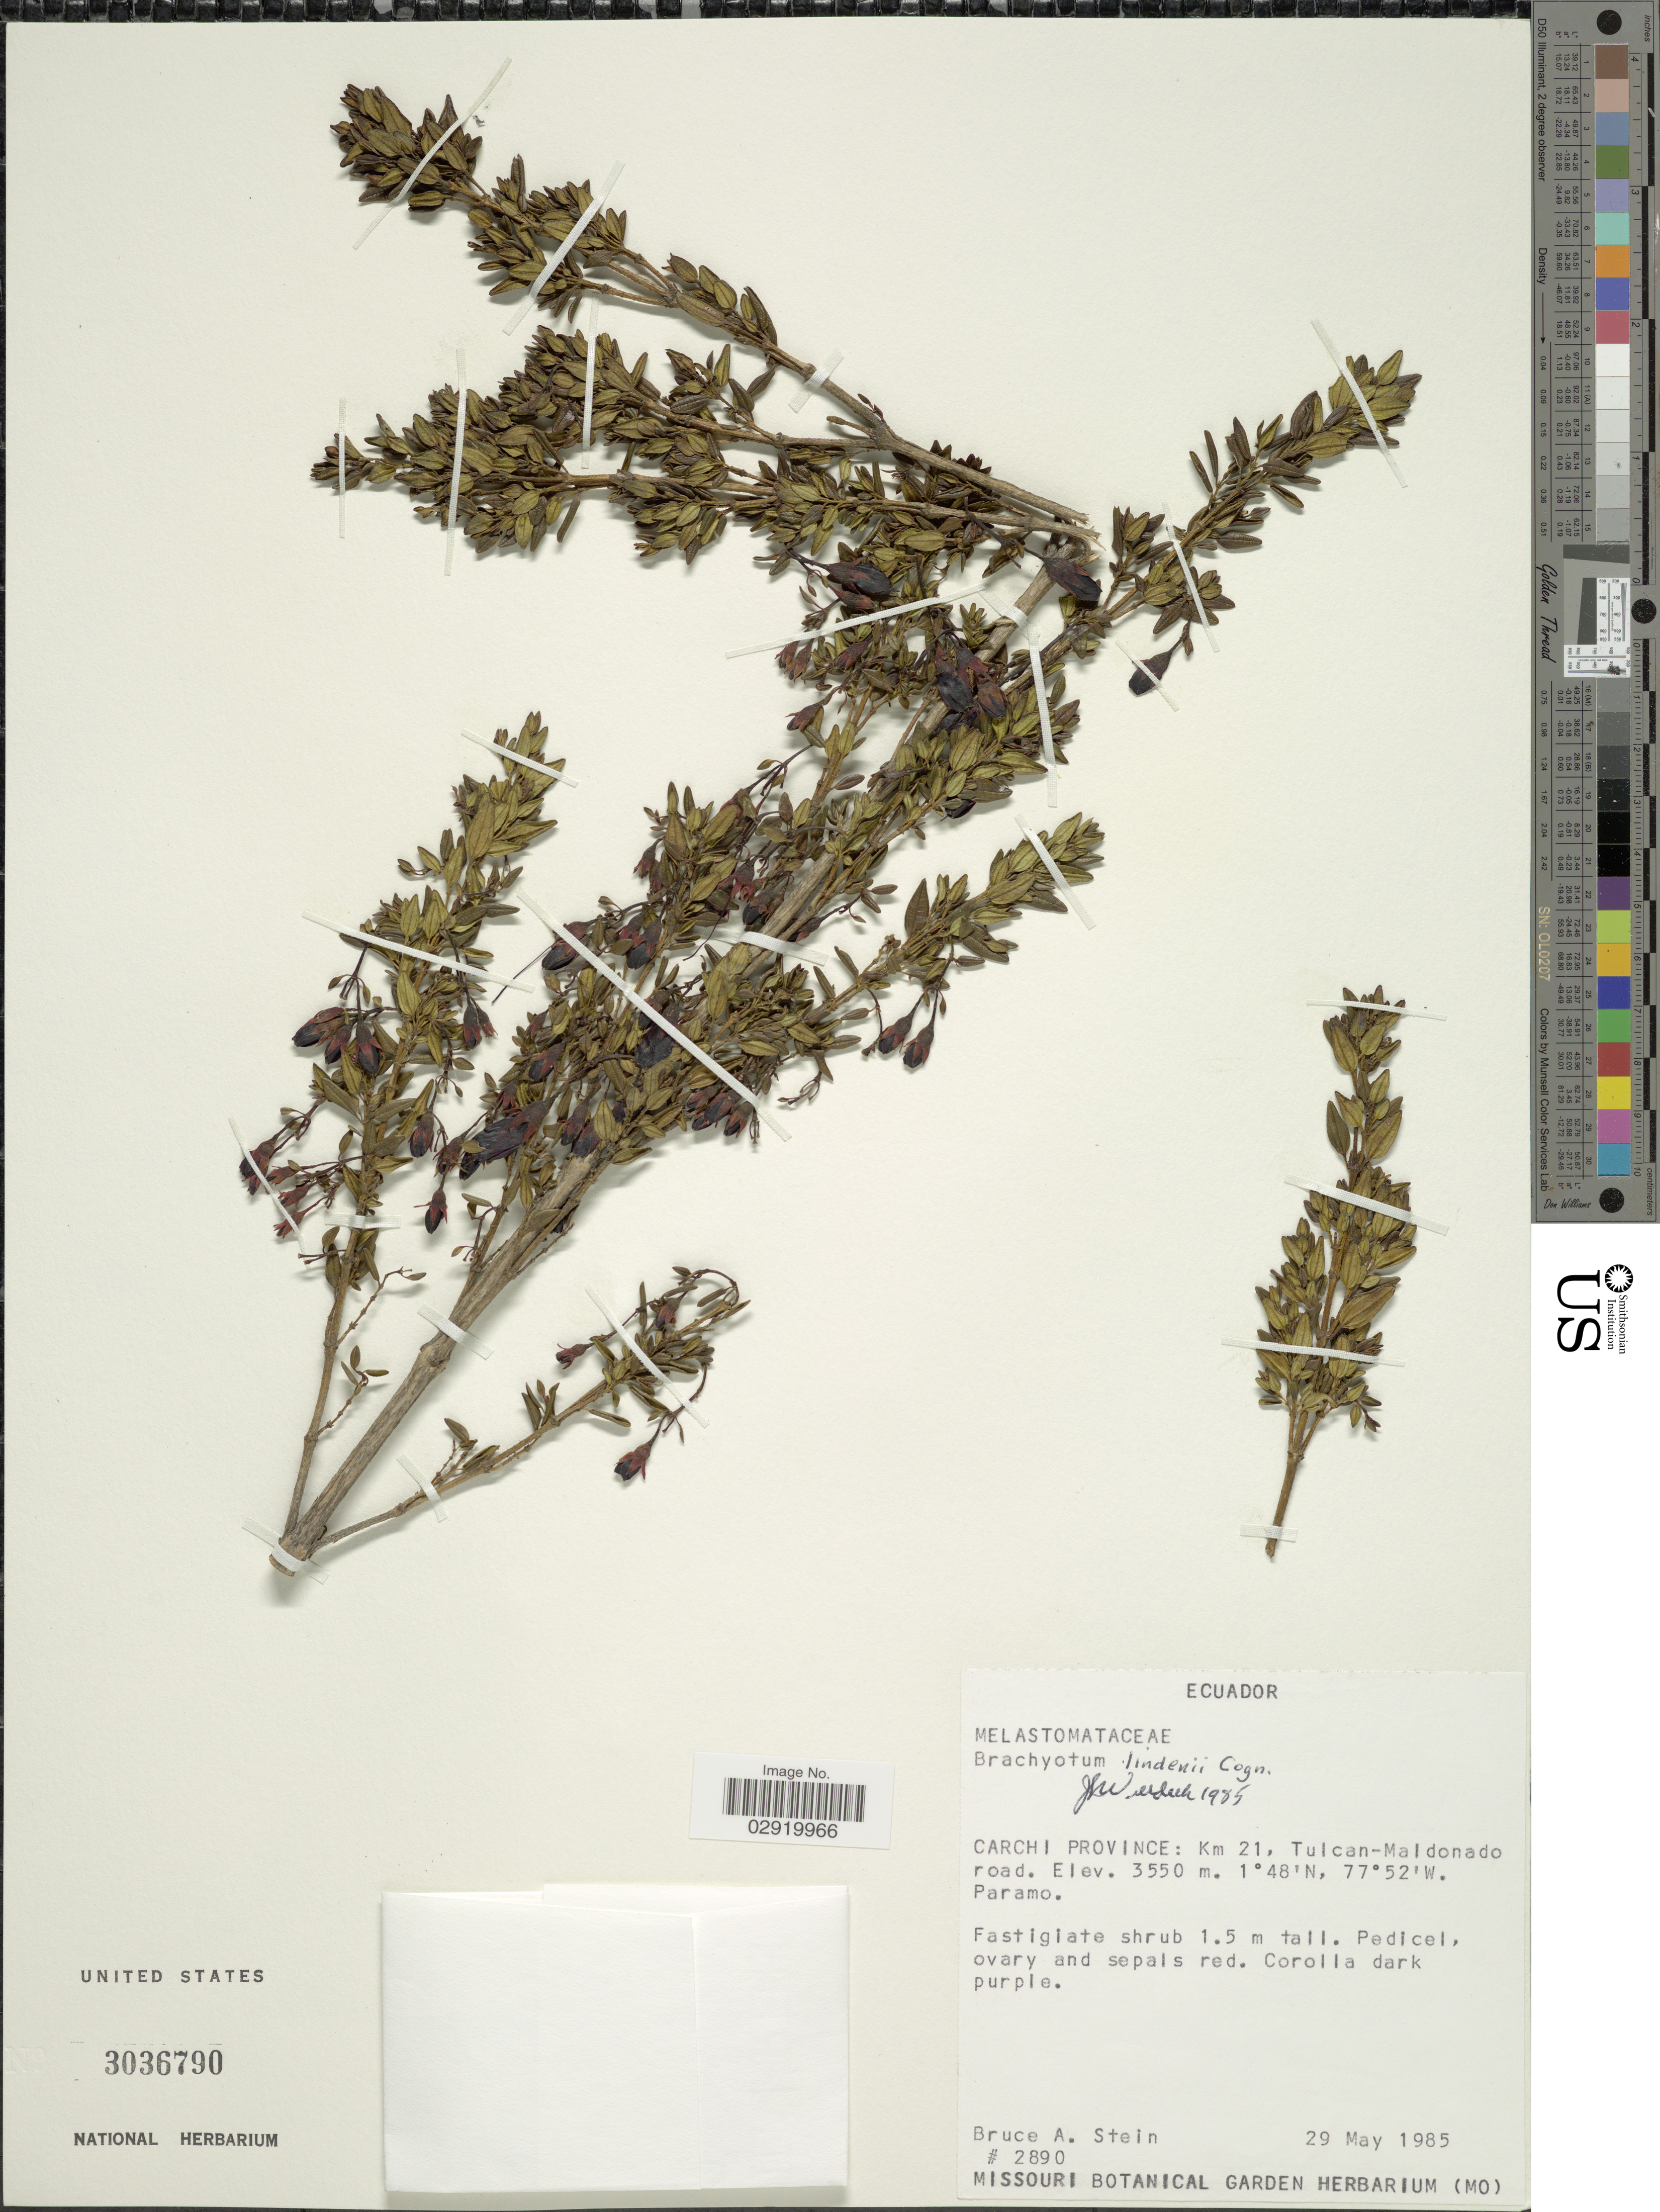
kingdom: Plantae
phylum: Tracheophyta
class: Magnoliopsida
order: Myrtales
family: Melastomataceae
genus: Brachyotum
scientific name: Brachyotum lindenii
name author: Cogn.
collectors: B. A. Stein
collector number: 2890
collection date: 1985-05-29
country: Ecuador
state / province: Carchi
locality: Km 21, Tulcan-Maldonado road. Paramo.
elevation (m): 3550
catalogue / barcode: US 3036790